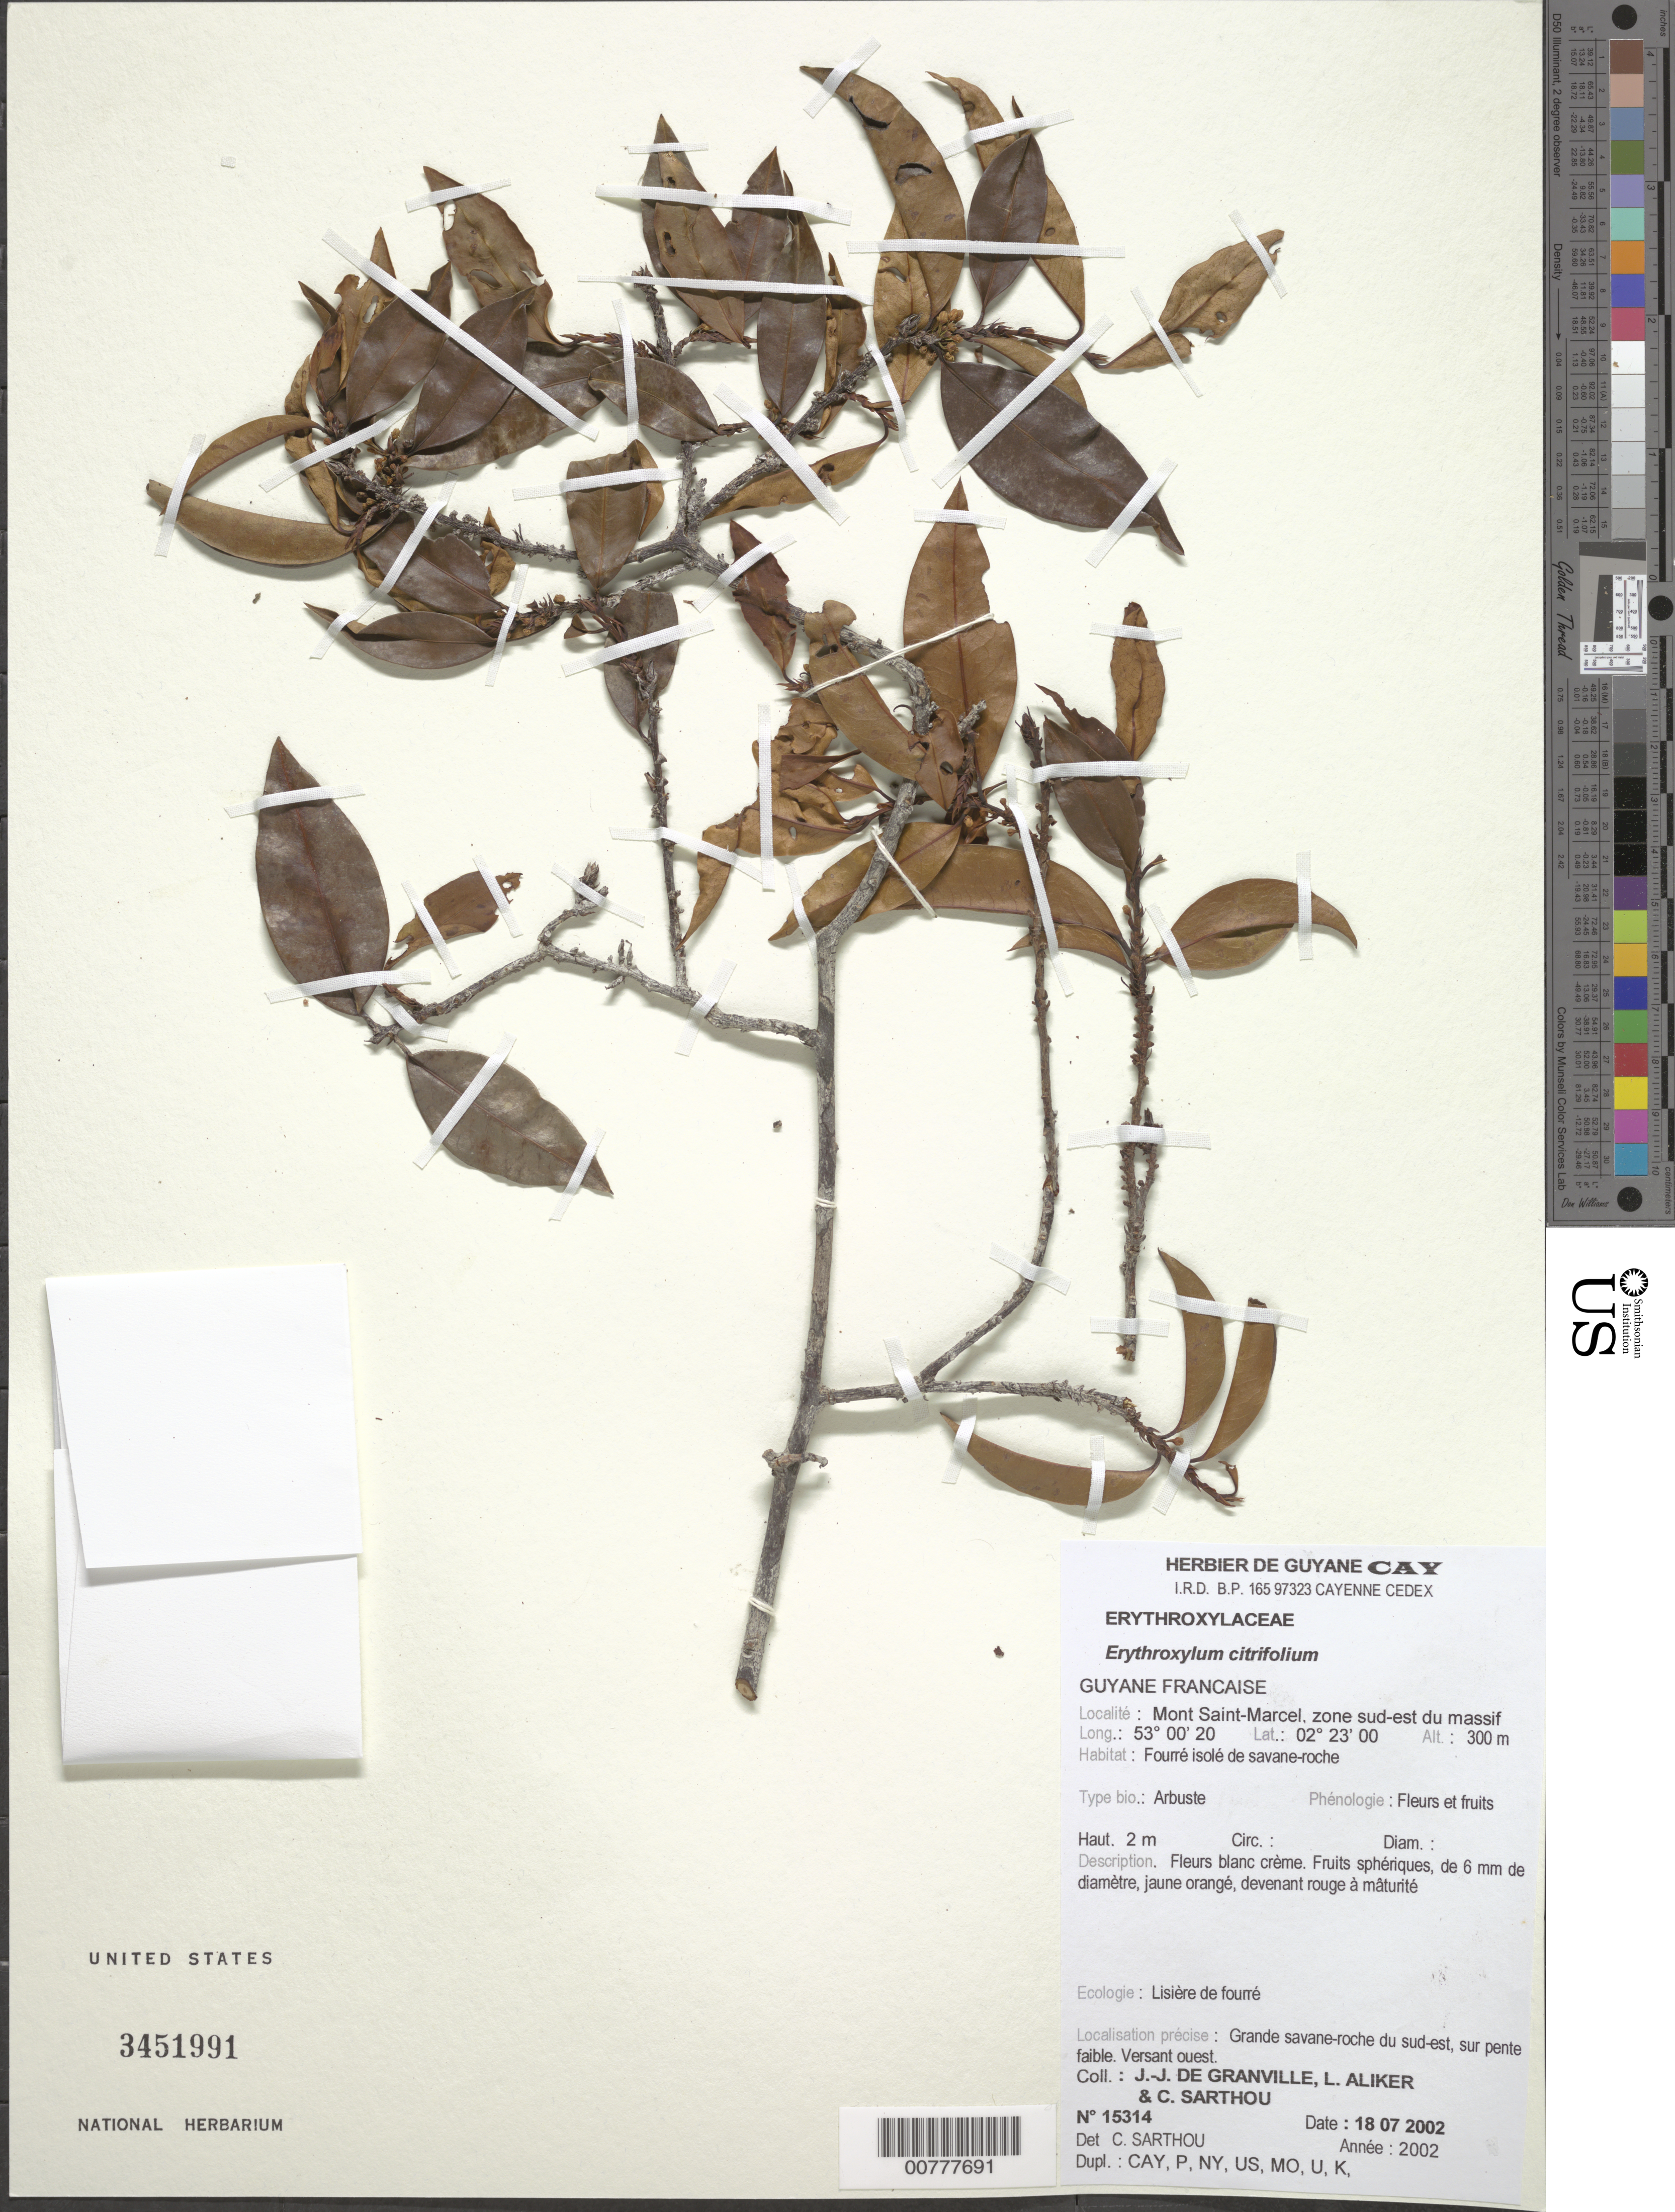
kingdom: Plantae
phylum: Tracheophyta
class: Magnoliopsida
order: Malpighiales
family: Erythroxylaceae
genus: Erythroxylum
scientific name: Erythroxylum citrifolium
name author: A. St.-Hil.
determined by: Crozier, F.; Aliker, L.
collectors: J.-J. de Granville, L. Aliker & C. Sarthou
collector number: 15314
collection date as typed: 18-Jul-02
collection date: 2002-07-18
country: French Guiana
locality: Mont Saint-Marcel, zone Sud-Est du massif, Bassin de l'Yaloupi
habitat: Lisiere de fourre. Fourré isolé de savane-roche; Grande savane-roche du sud-est, sur pente faible; versant ouest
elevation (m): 300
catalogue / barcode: US 3451991